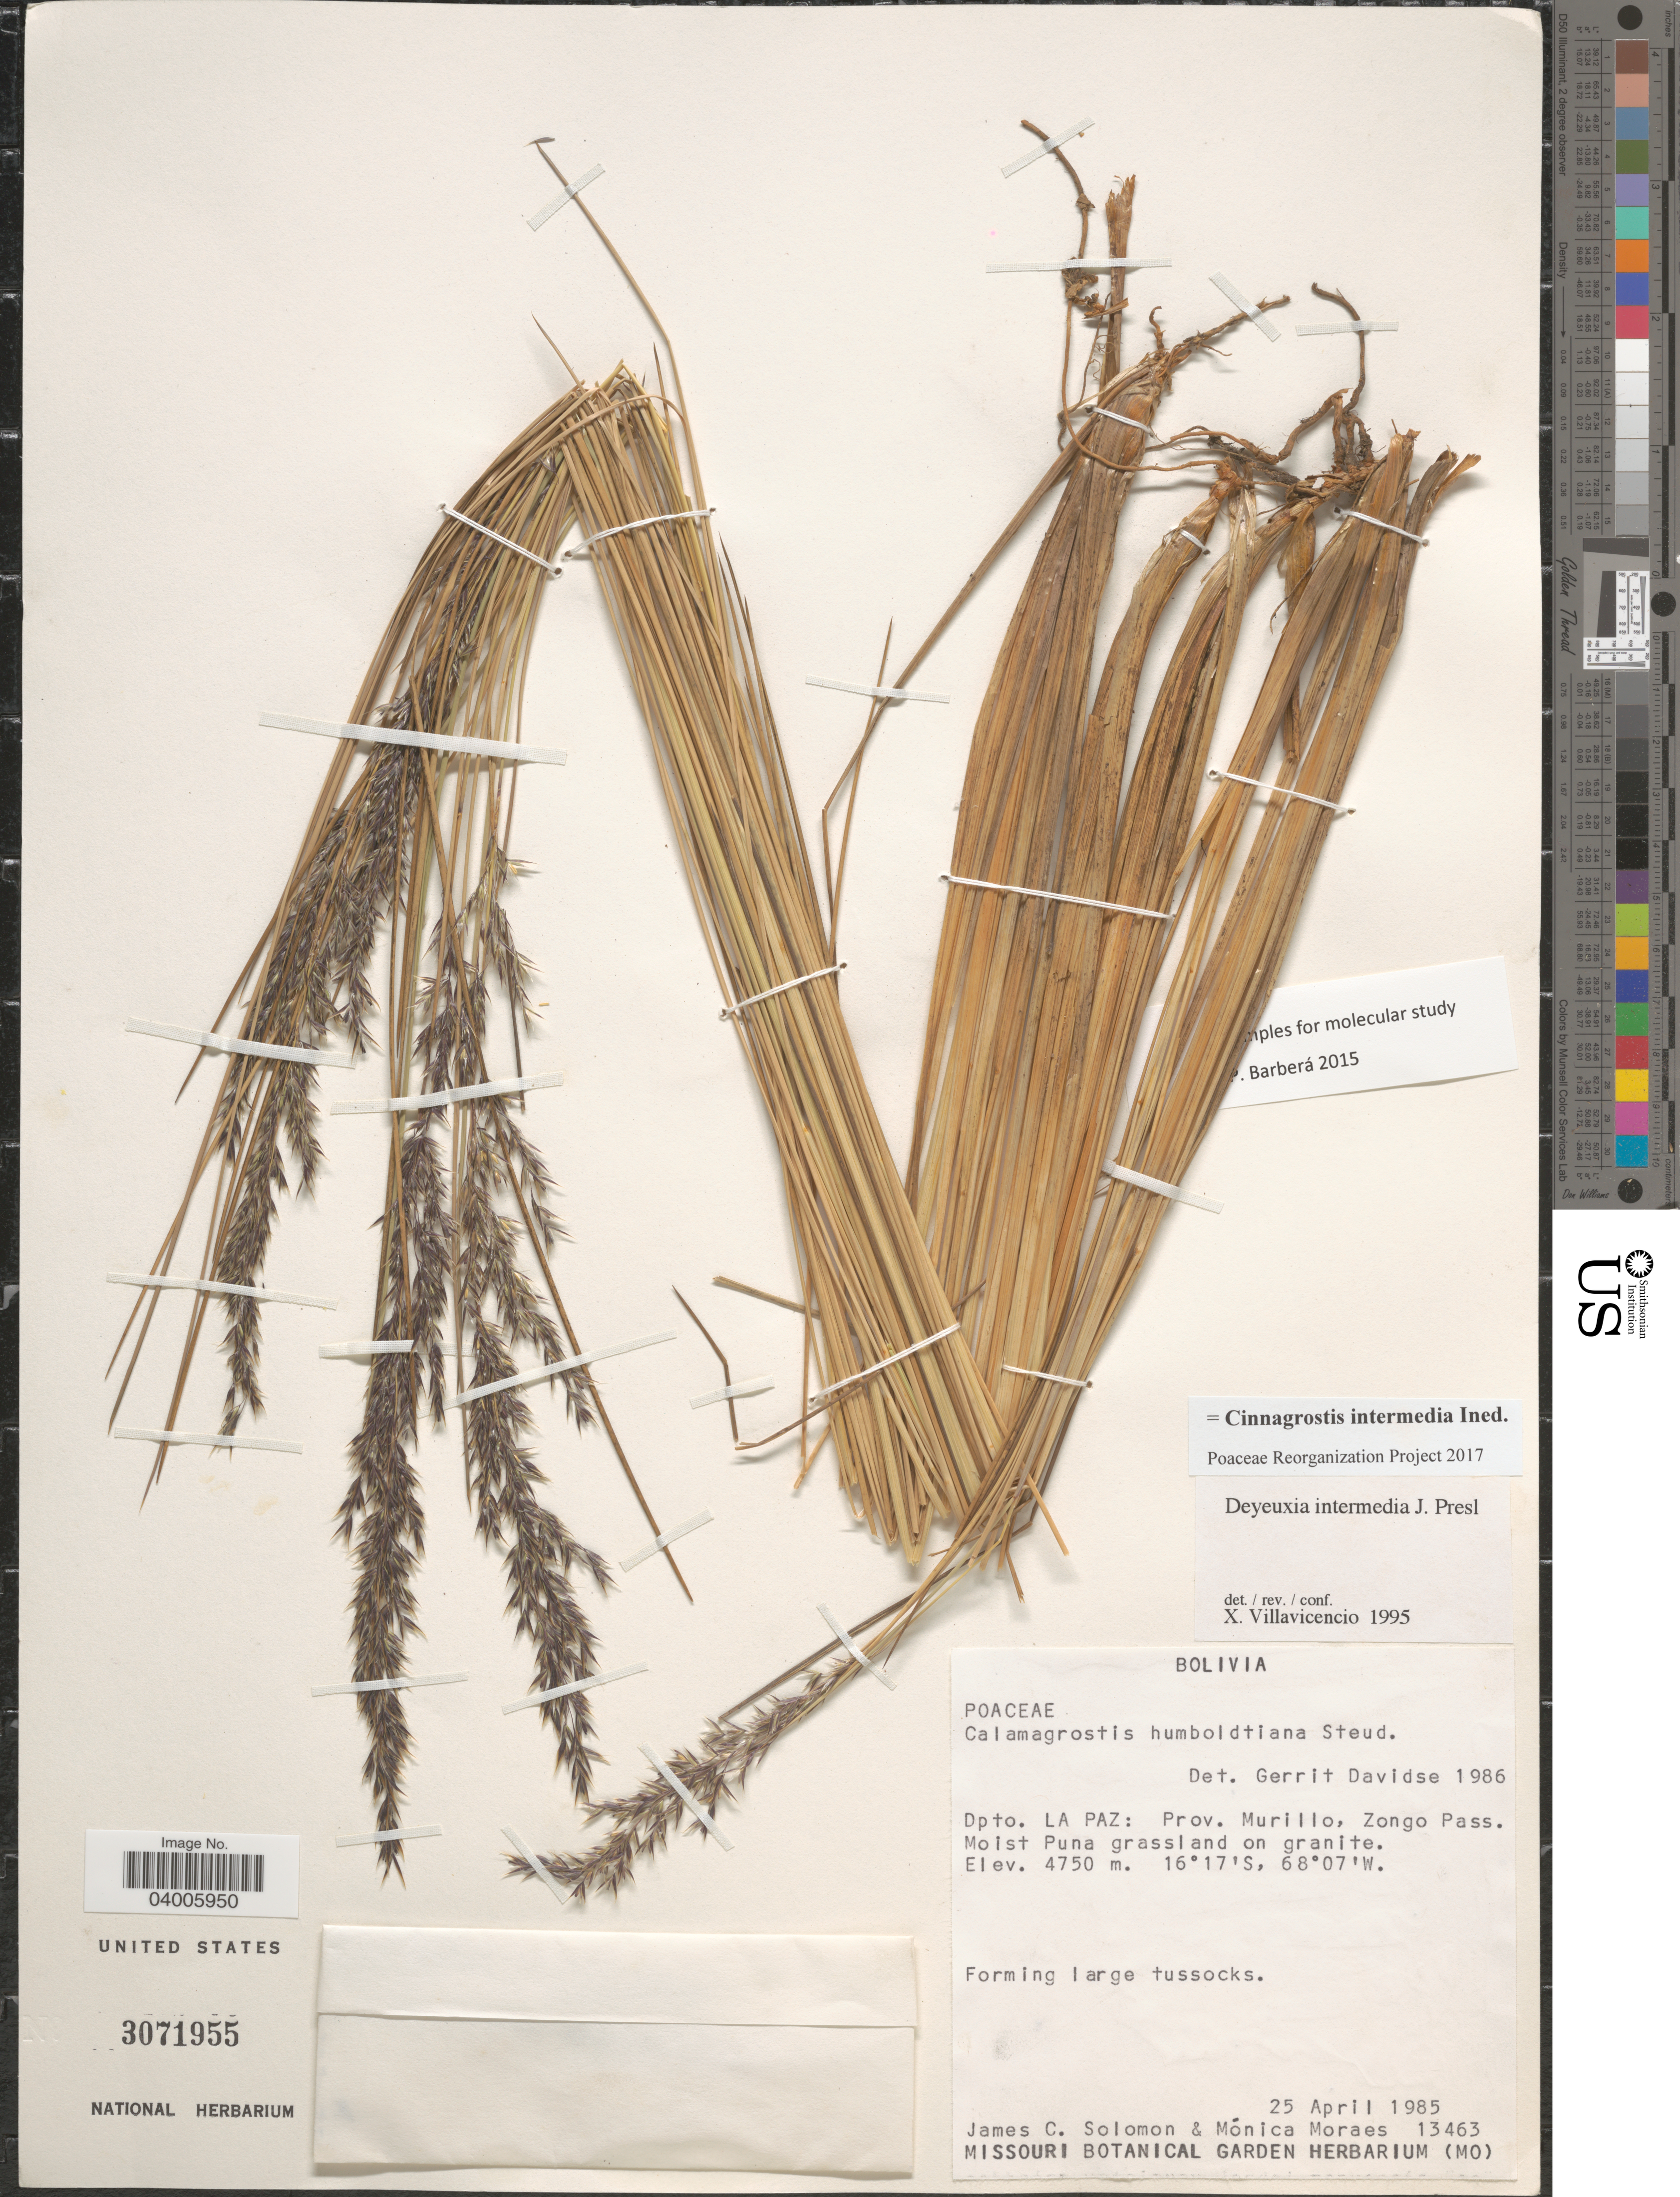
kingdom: Plantae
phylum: Tracheophyta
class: Liliopsida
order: Poales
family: Poaceae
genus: Cinnagrostis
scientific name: Cinnagrostis intermedia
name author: (J. Presl) P.M. Peterson et al.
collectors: J. C. Solomon & M. Moraes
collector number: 13463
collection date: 1985-04-25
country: Bolivia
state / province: La Paz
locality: Dpto. La Paz: Prov. Murillo, Zongo Pass.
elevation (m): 4750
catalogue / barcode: US 3071955